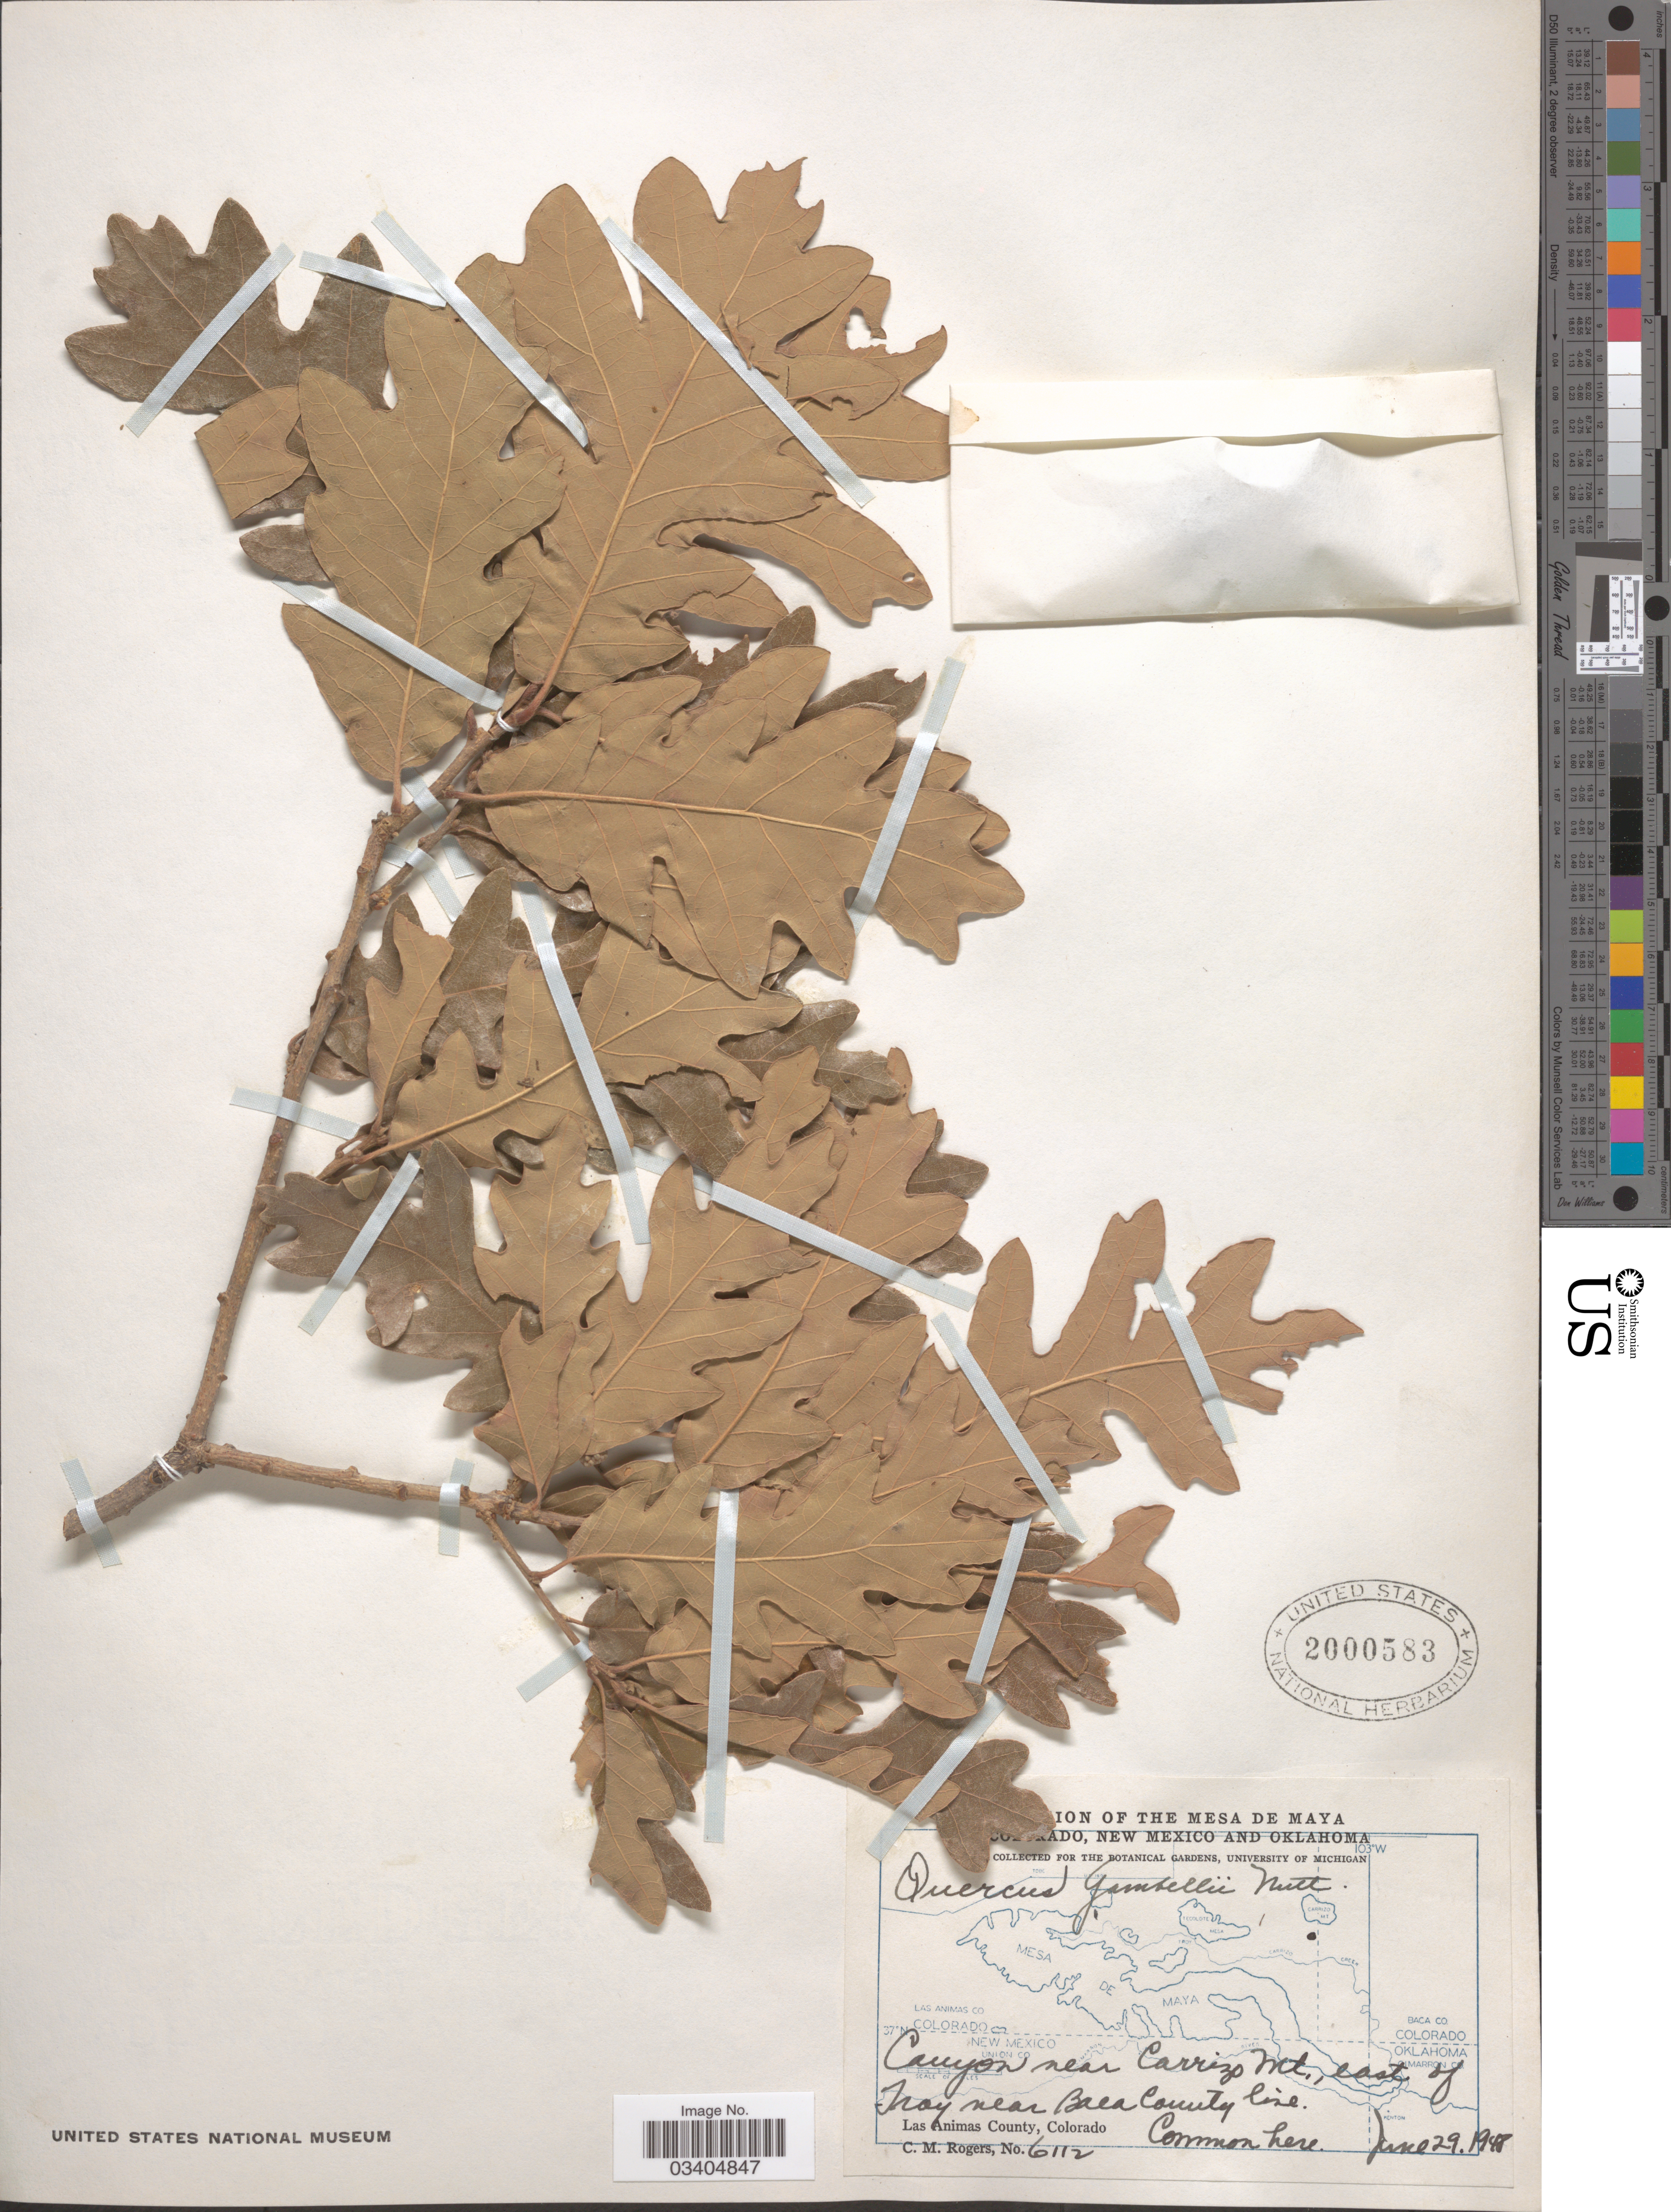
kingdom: Plantae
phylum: Tracheophyta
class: Magnoliopsida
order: Fagales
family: Fagaceae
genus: Quercus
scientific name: Quercus gambelii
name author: Nutt.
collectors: C. M. Rogers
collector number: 6112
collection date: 1948-06-29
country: United States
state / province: Colorado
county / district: Las Animas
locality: Canyon near Carrizo Mt., east of Troy near Baca County line, Las Animas County.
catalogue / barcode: US 2000583